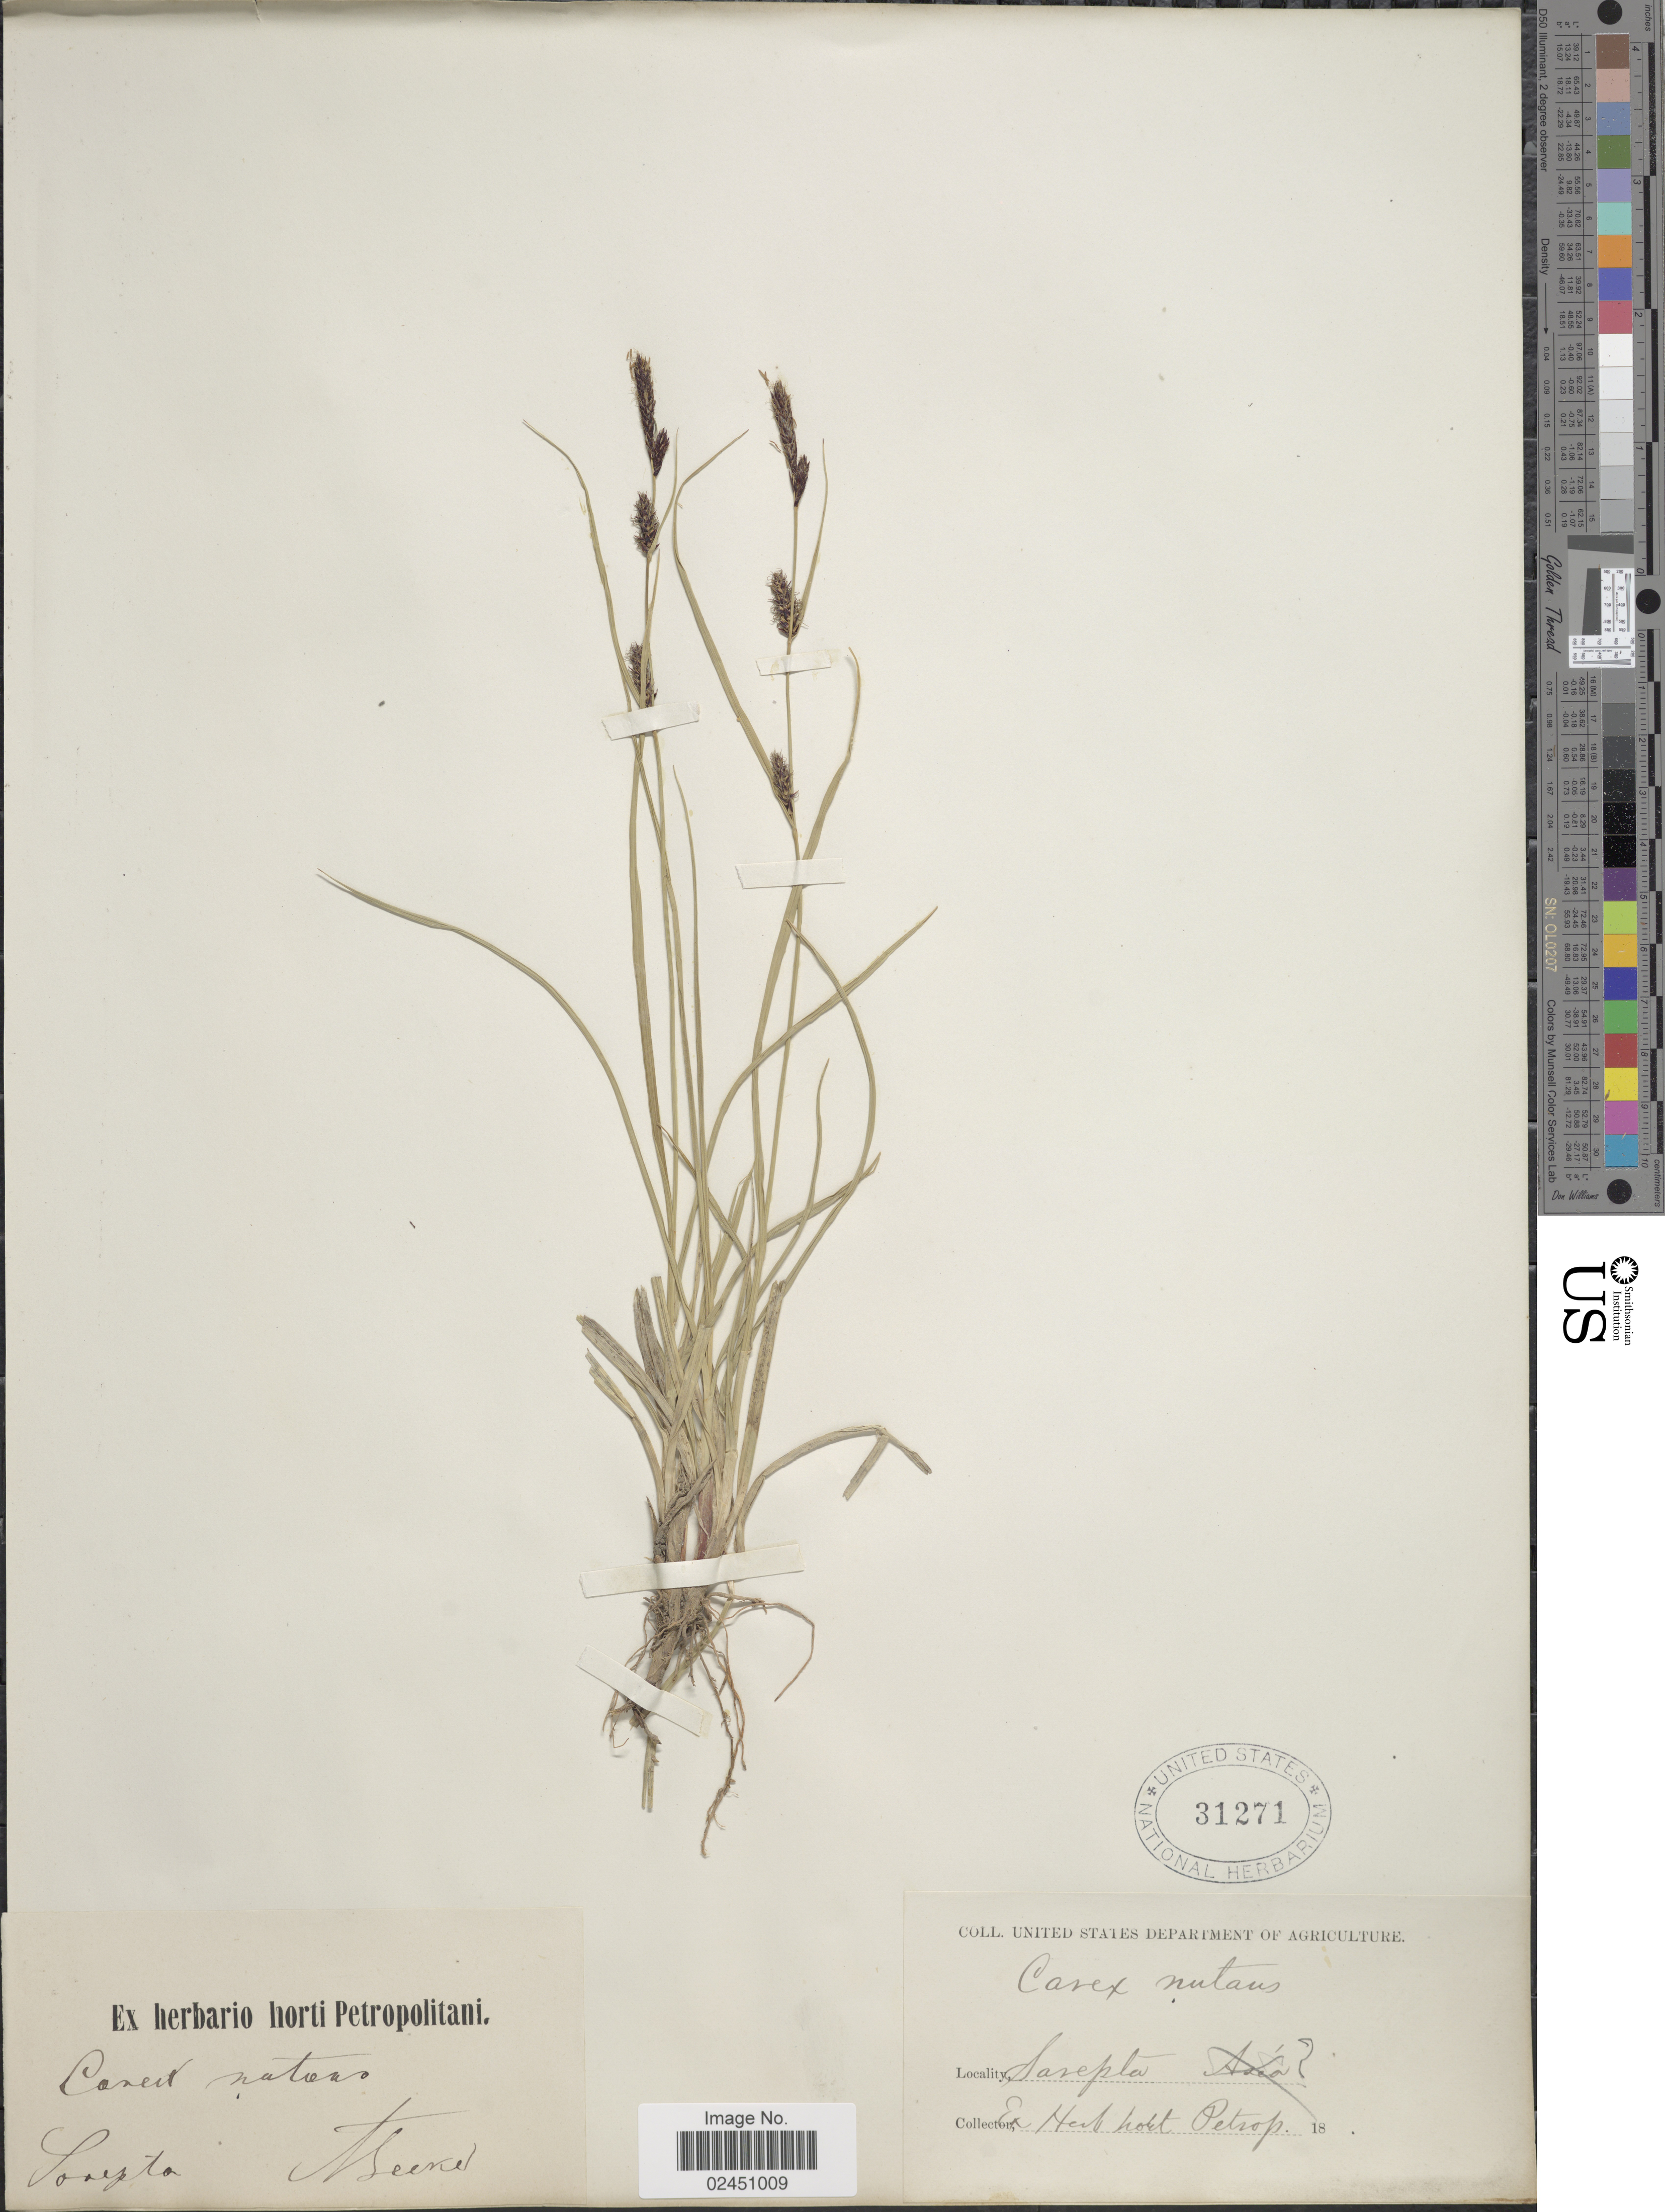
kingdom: Plantae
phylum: Tracheophyta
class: Liliopsida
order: Poales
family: Cyperaceae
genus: Carex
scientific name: Carex melanostachya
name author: M. Bieb. ex Willd.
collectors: A. Becker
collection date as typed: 18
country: Russian Federation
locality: Sarepta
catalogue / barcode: US 31271